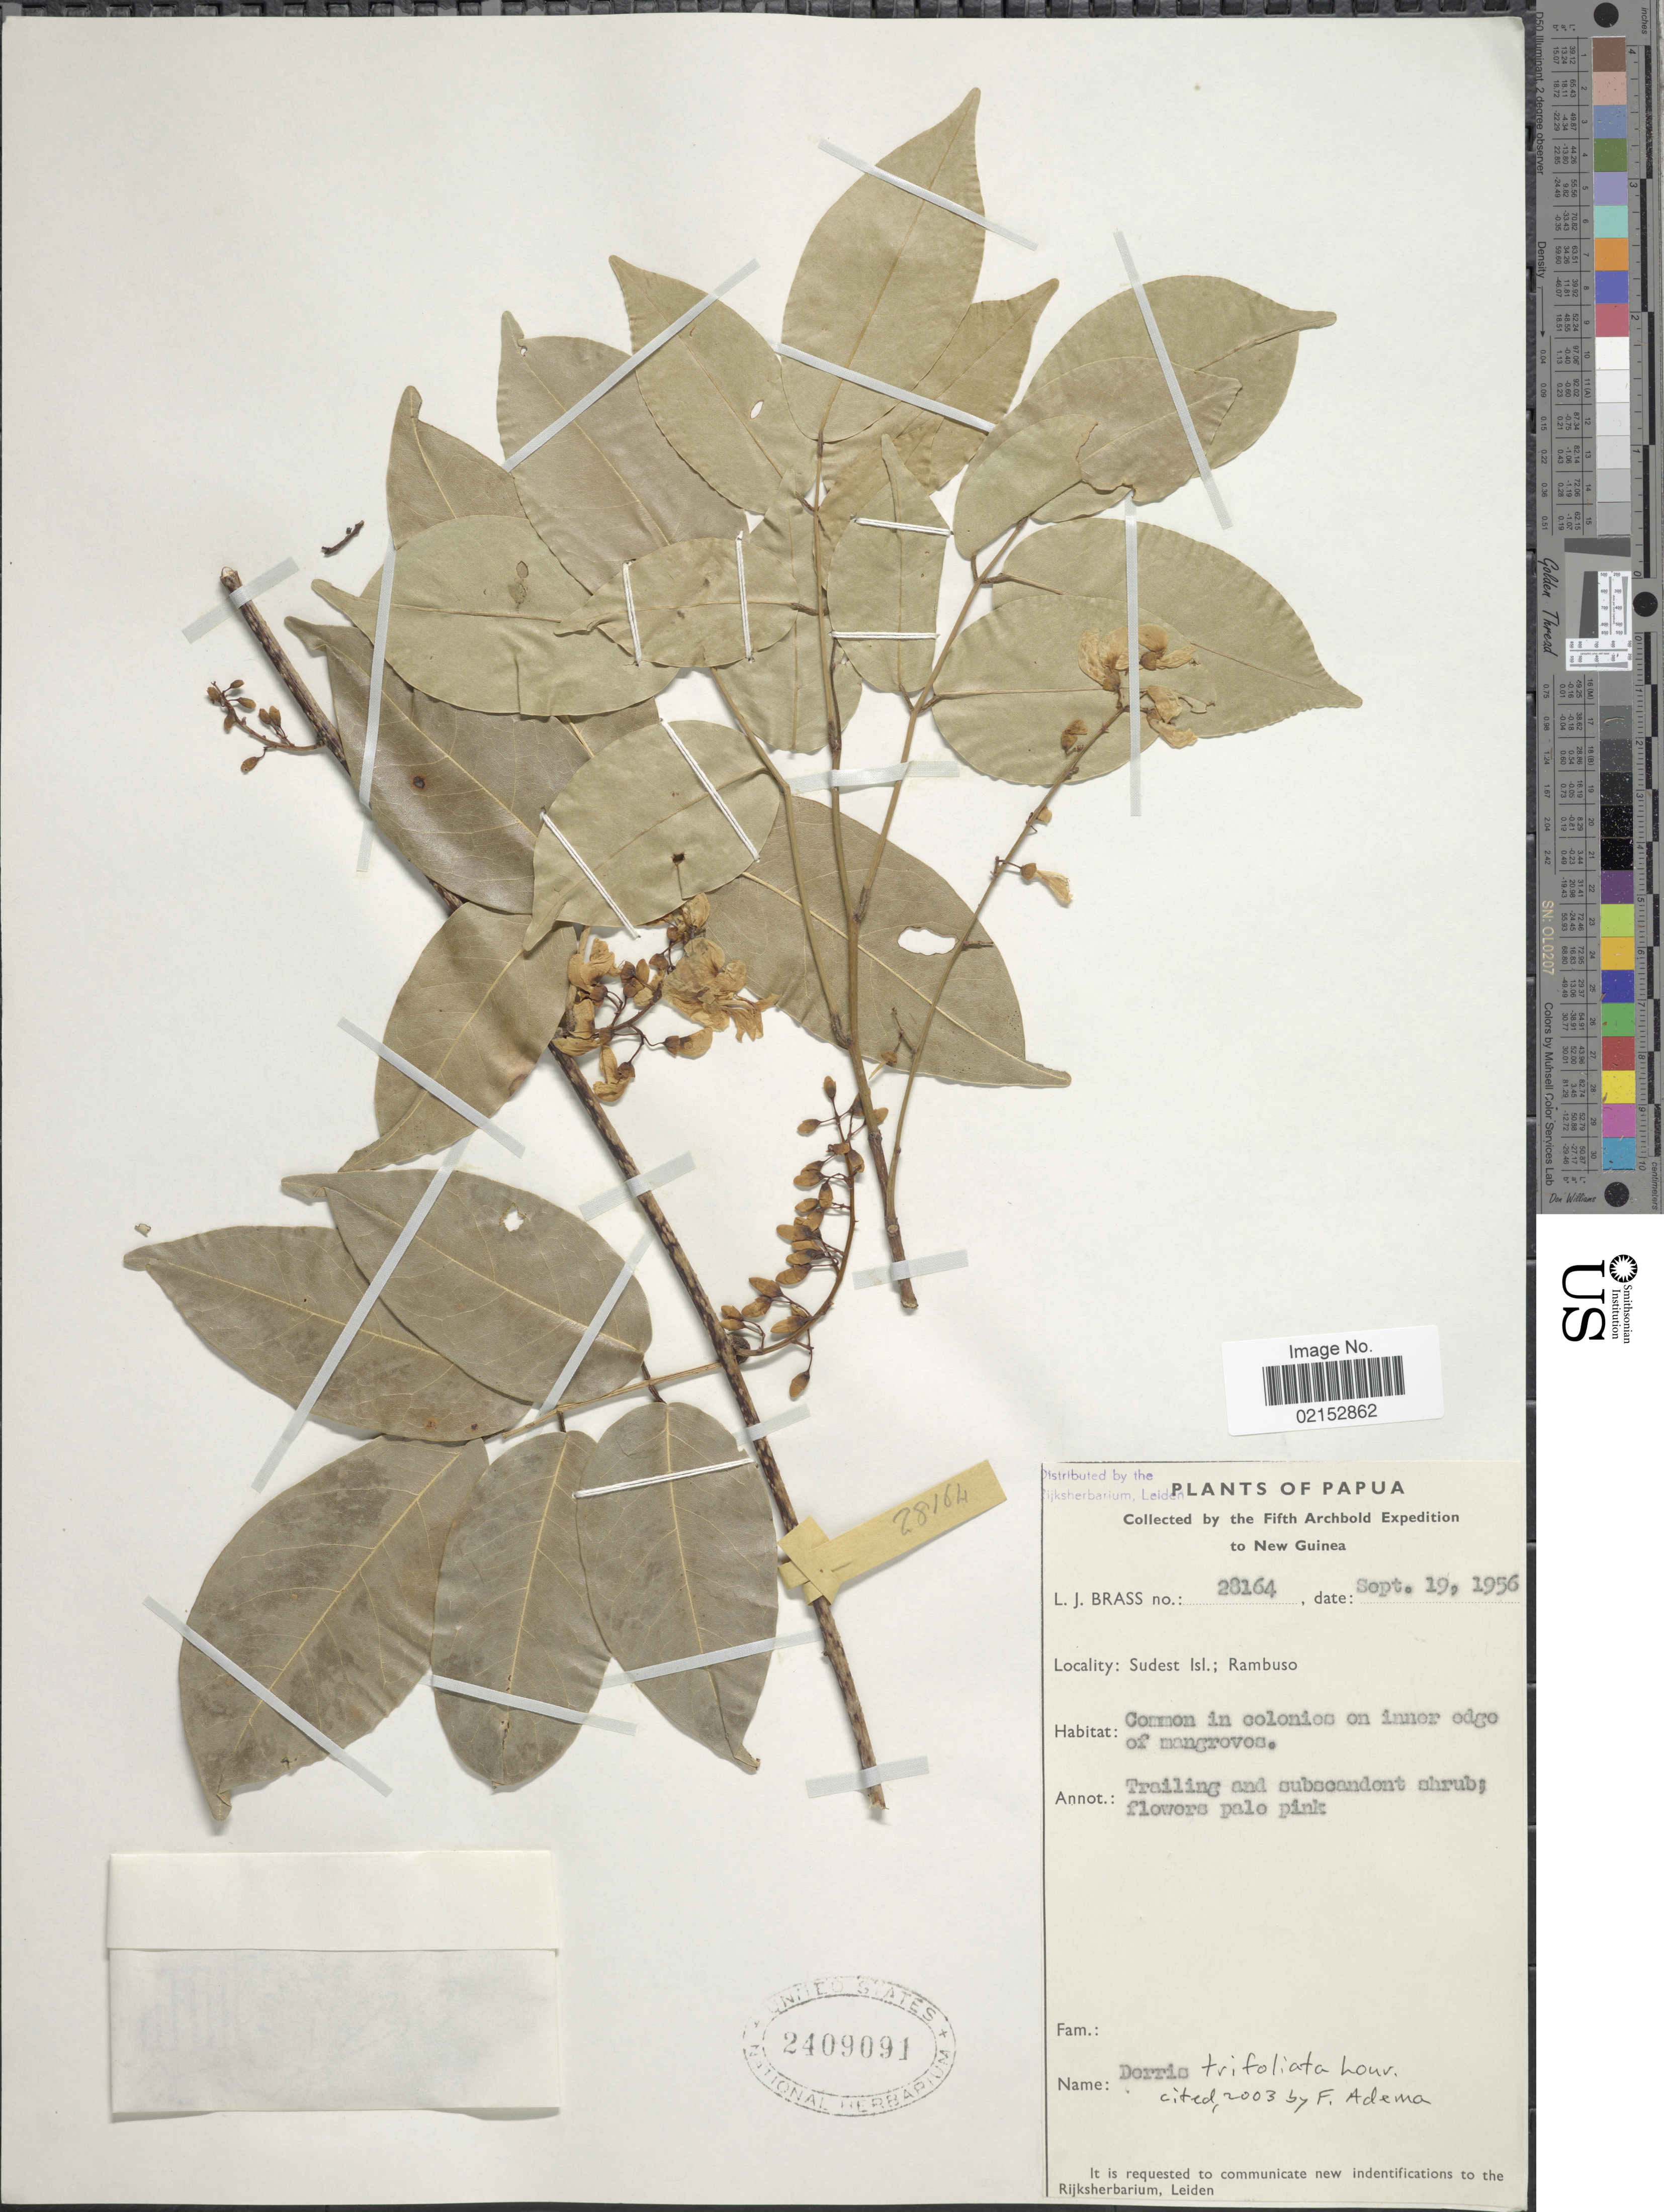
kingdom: Plantae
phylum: Tracheophyta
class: Magnoliopsida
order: Fabales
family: Fabaceae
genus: Derris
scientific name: Derris trifoliata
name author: Lour.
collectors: L. J. Brass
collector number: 28164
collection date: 1956-09-19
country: Papua New Guinea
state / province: Milne Bay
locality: Papua, New Guinea, Sudest Isl., Rambuso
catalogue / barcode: US 2409091